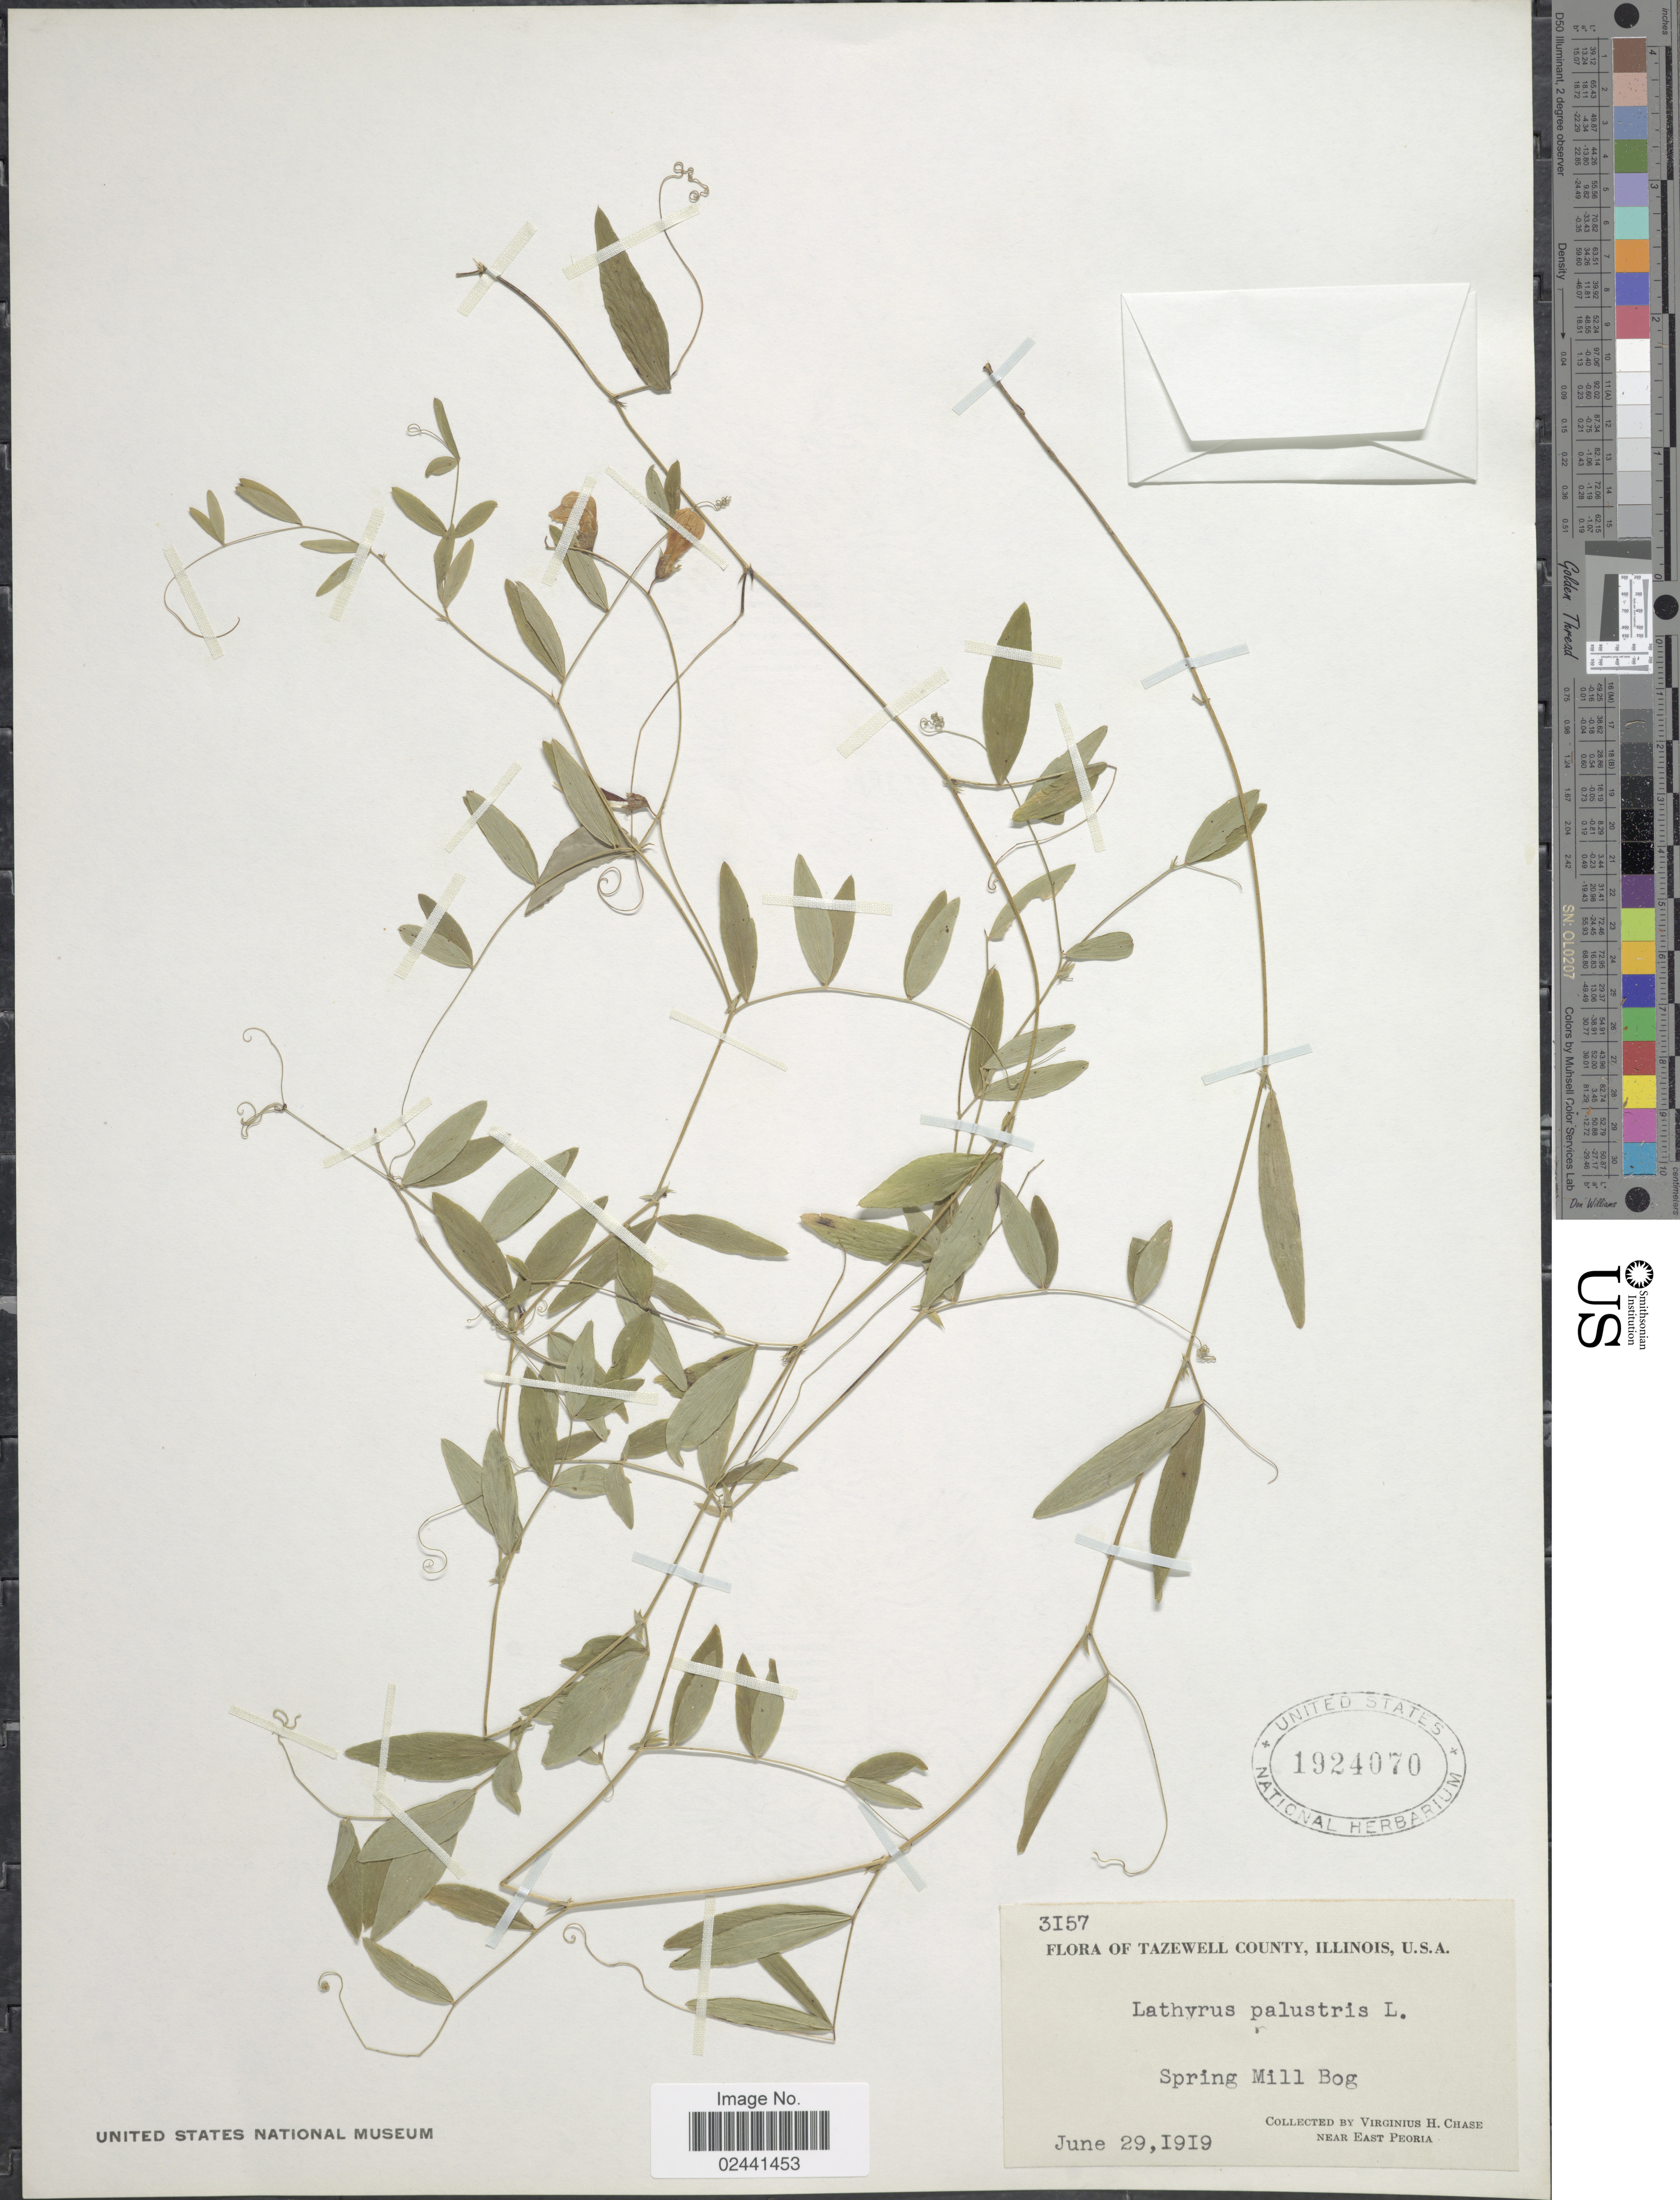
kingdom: Plantae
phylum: Tracheophyta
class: Magnoliopsida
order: Fabales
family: Fabaceae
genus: Lathyrus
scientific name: Lathyrus palustris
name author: L.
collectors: V. H. Chase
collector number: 3157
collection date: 1919-06-29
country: United States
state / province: Illinois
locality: Tazewell County, Spring Mill Bog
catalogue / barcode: US 1924070